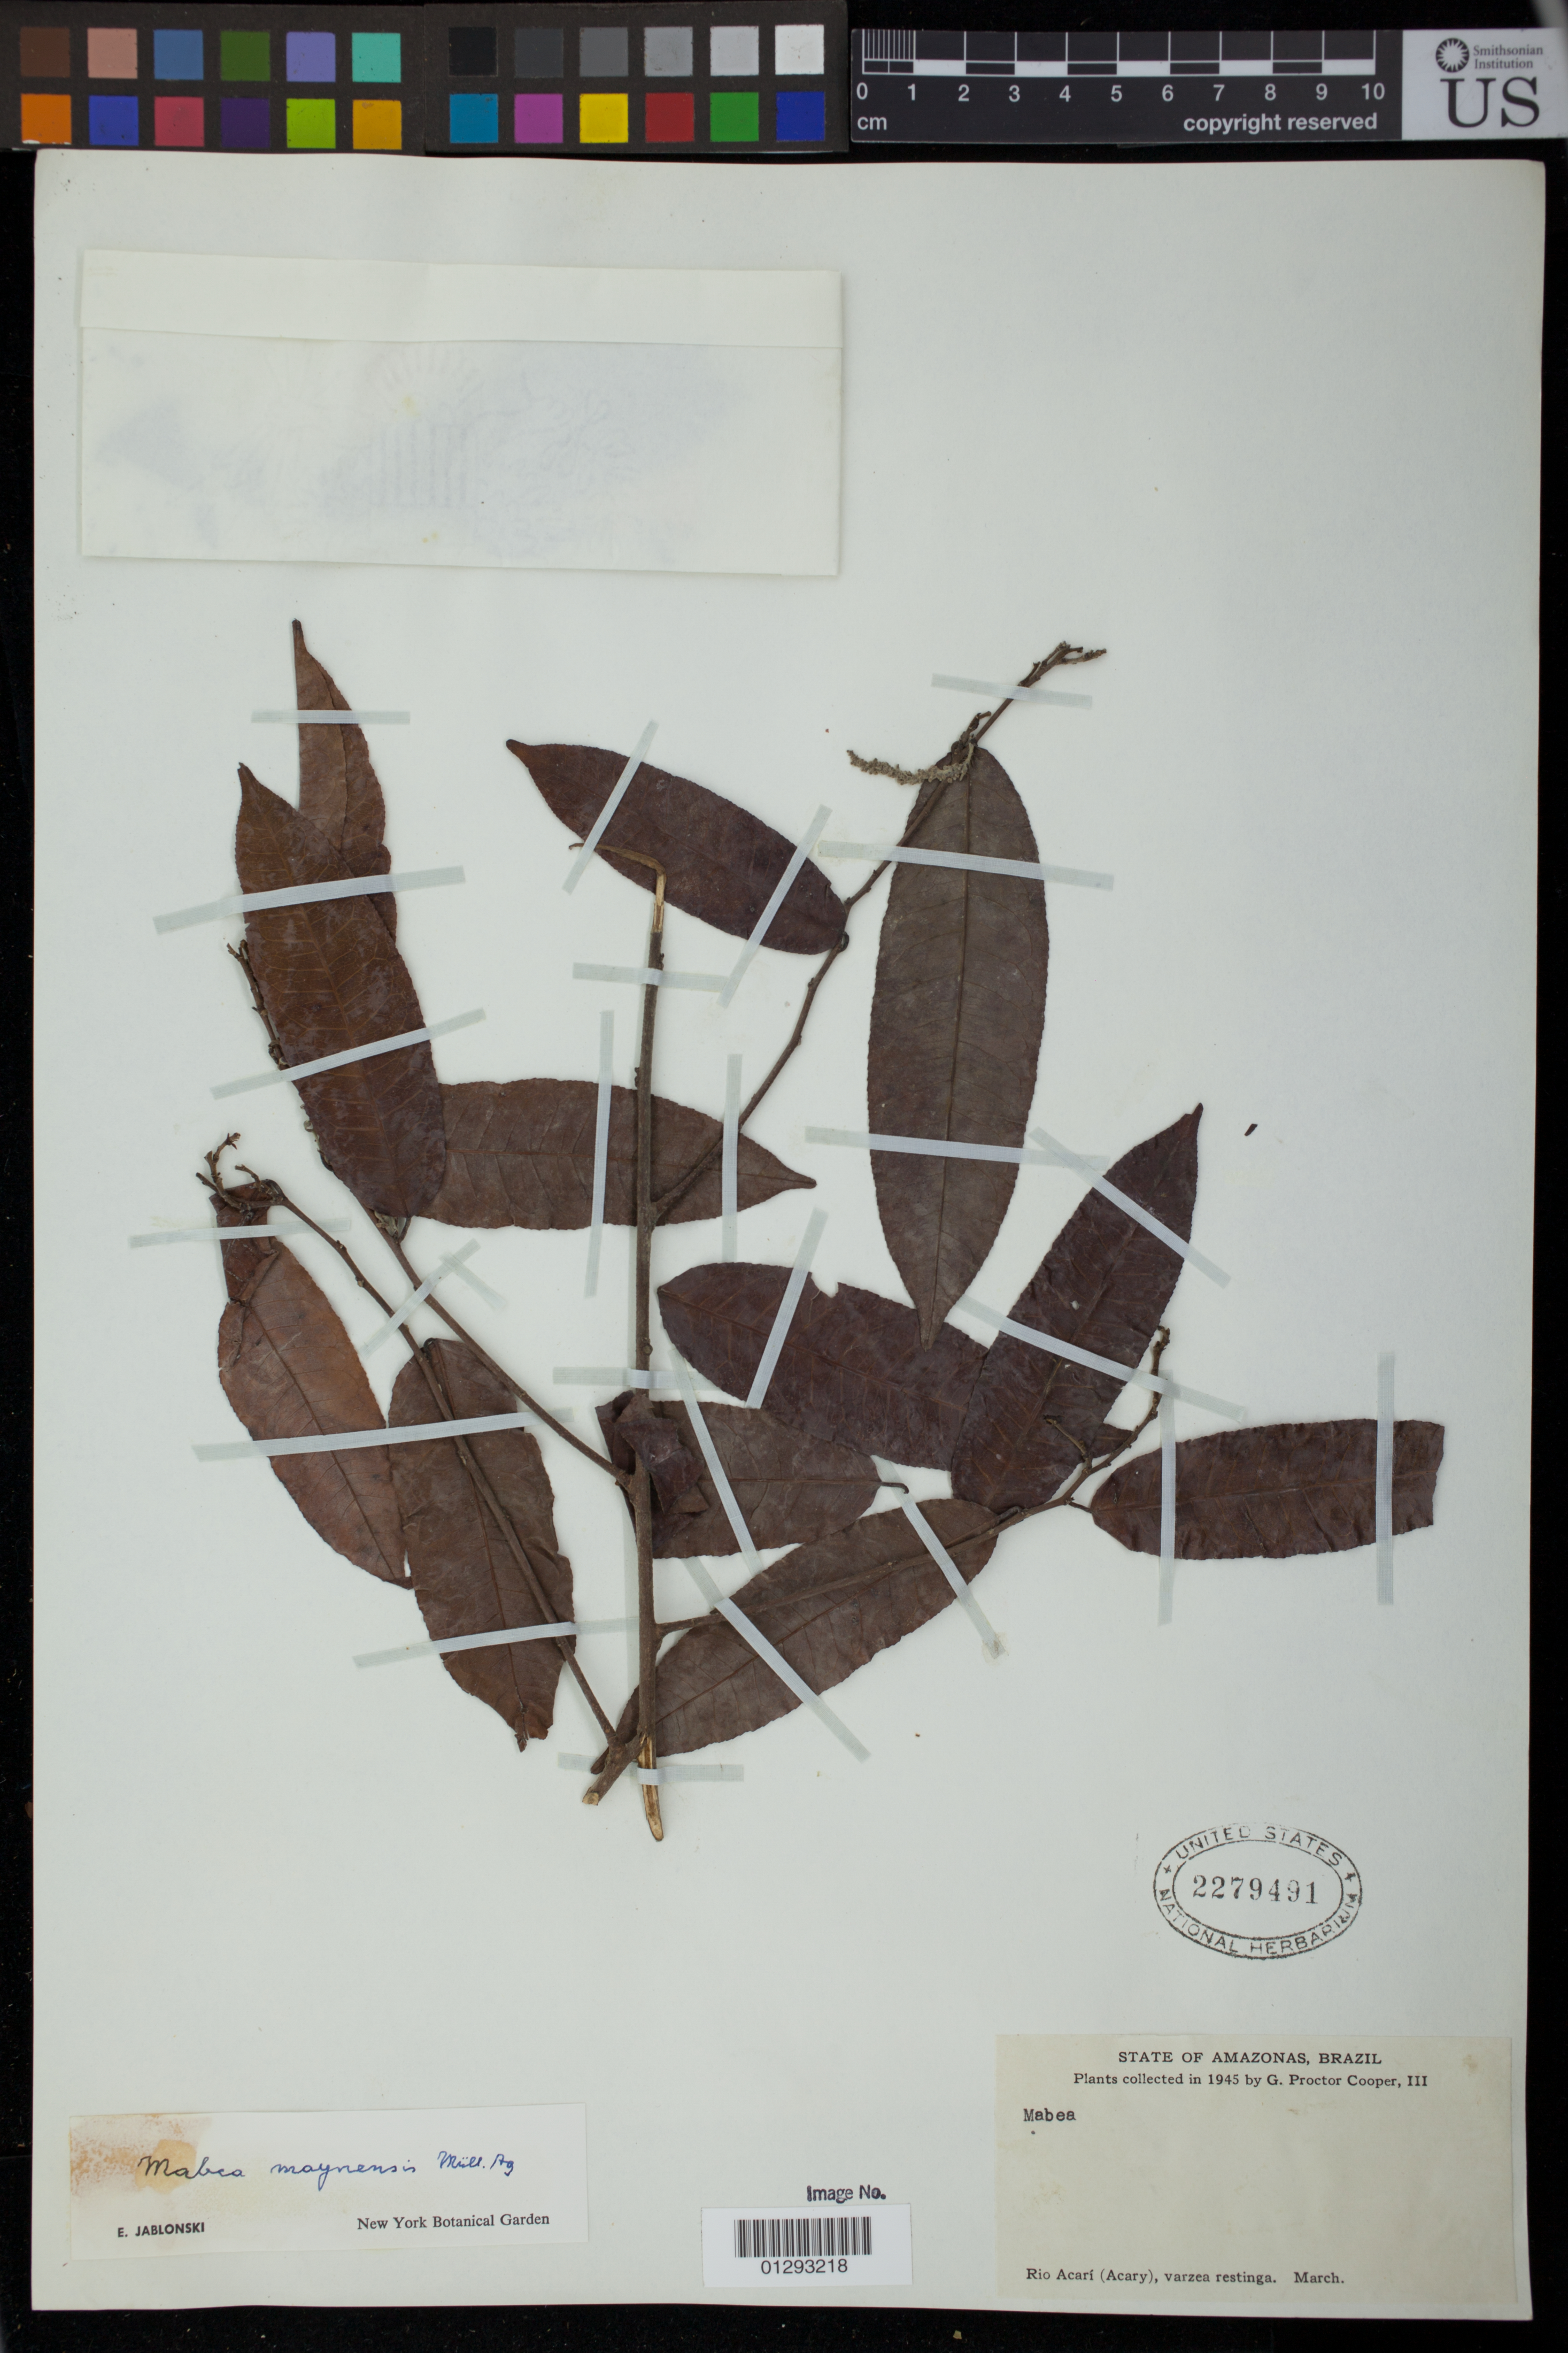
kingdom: Plantae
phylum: Tracheophyta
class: Magnoliopsida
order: Malpighiales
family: Euphorbiaceae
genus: Mabea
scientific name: Mabea maynensis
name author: Spruce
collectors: G. Cooper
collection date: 1945-03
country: Brazil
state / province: Amazonas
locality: Rio Acari (Acary), varzea restinga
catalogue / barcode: US 2279491